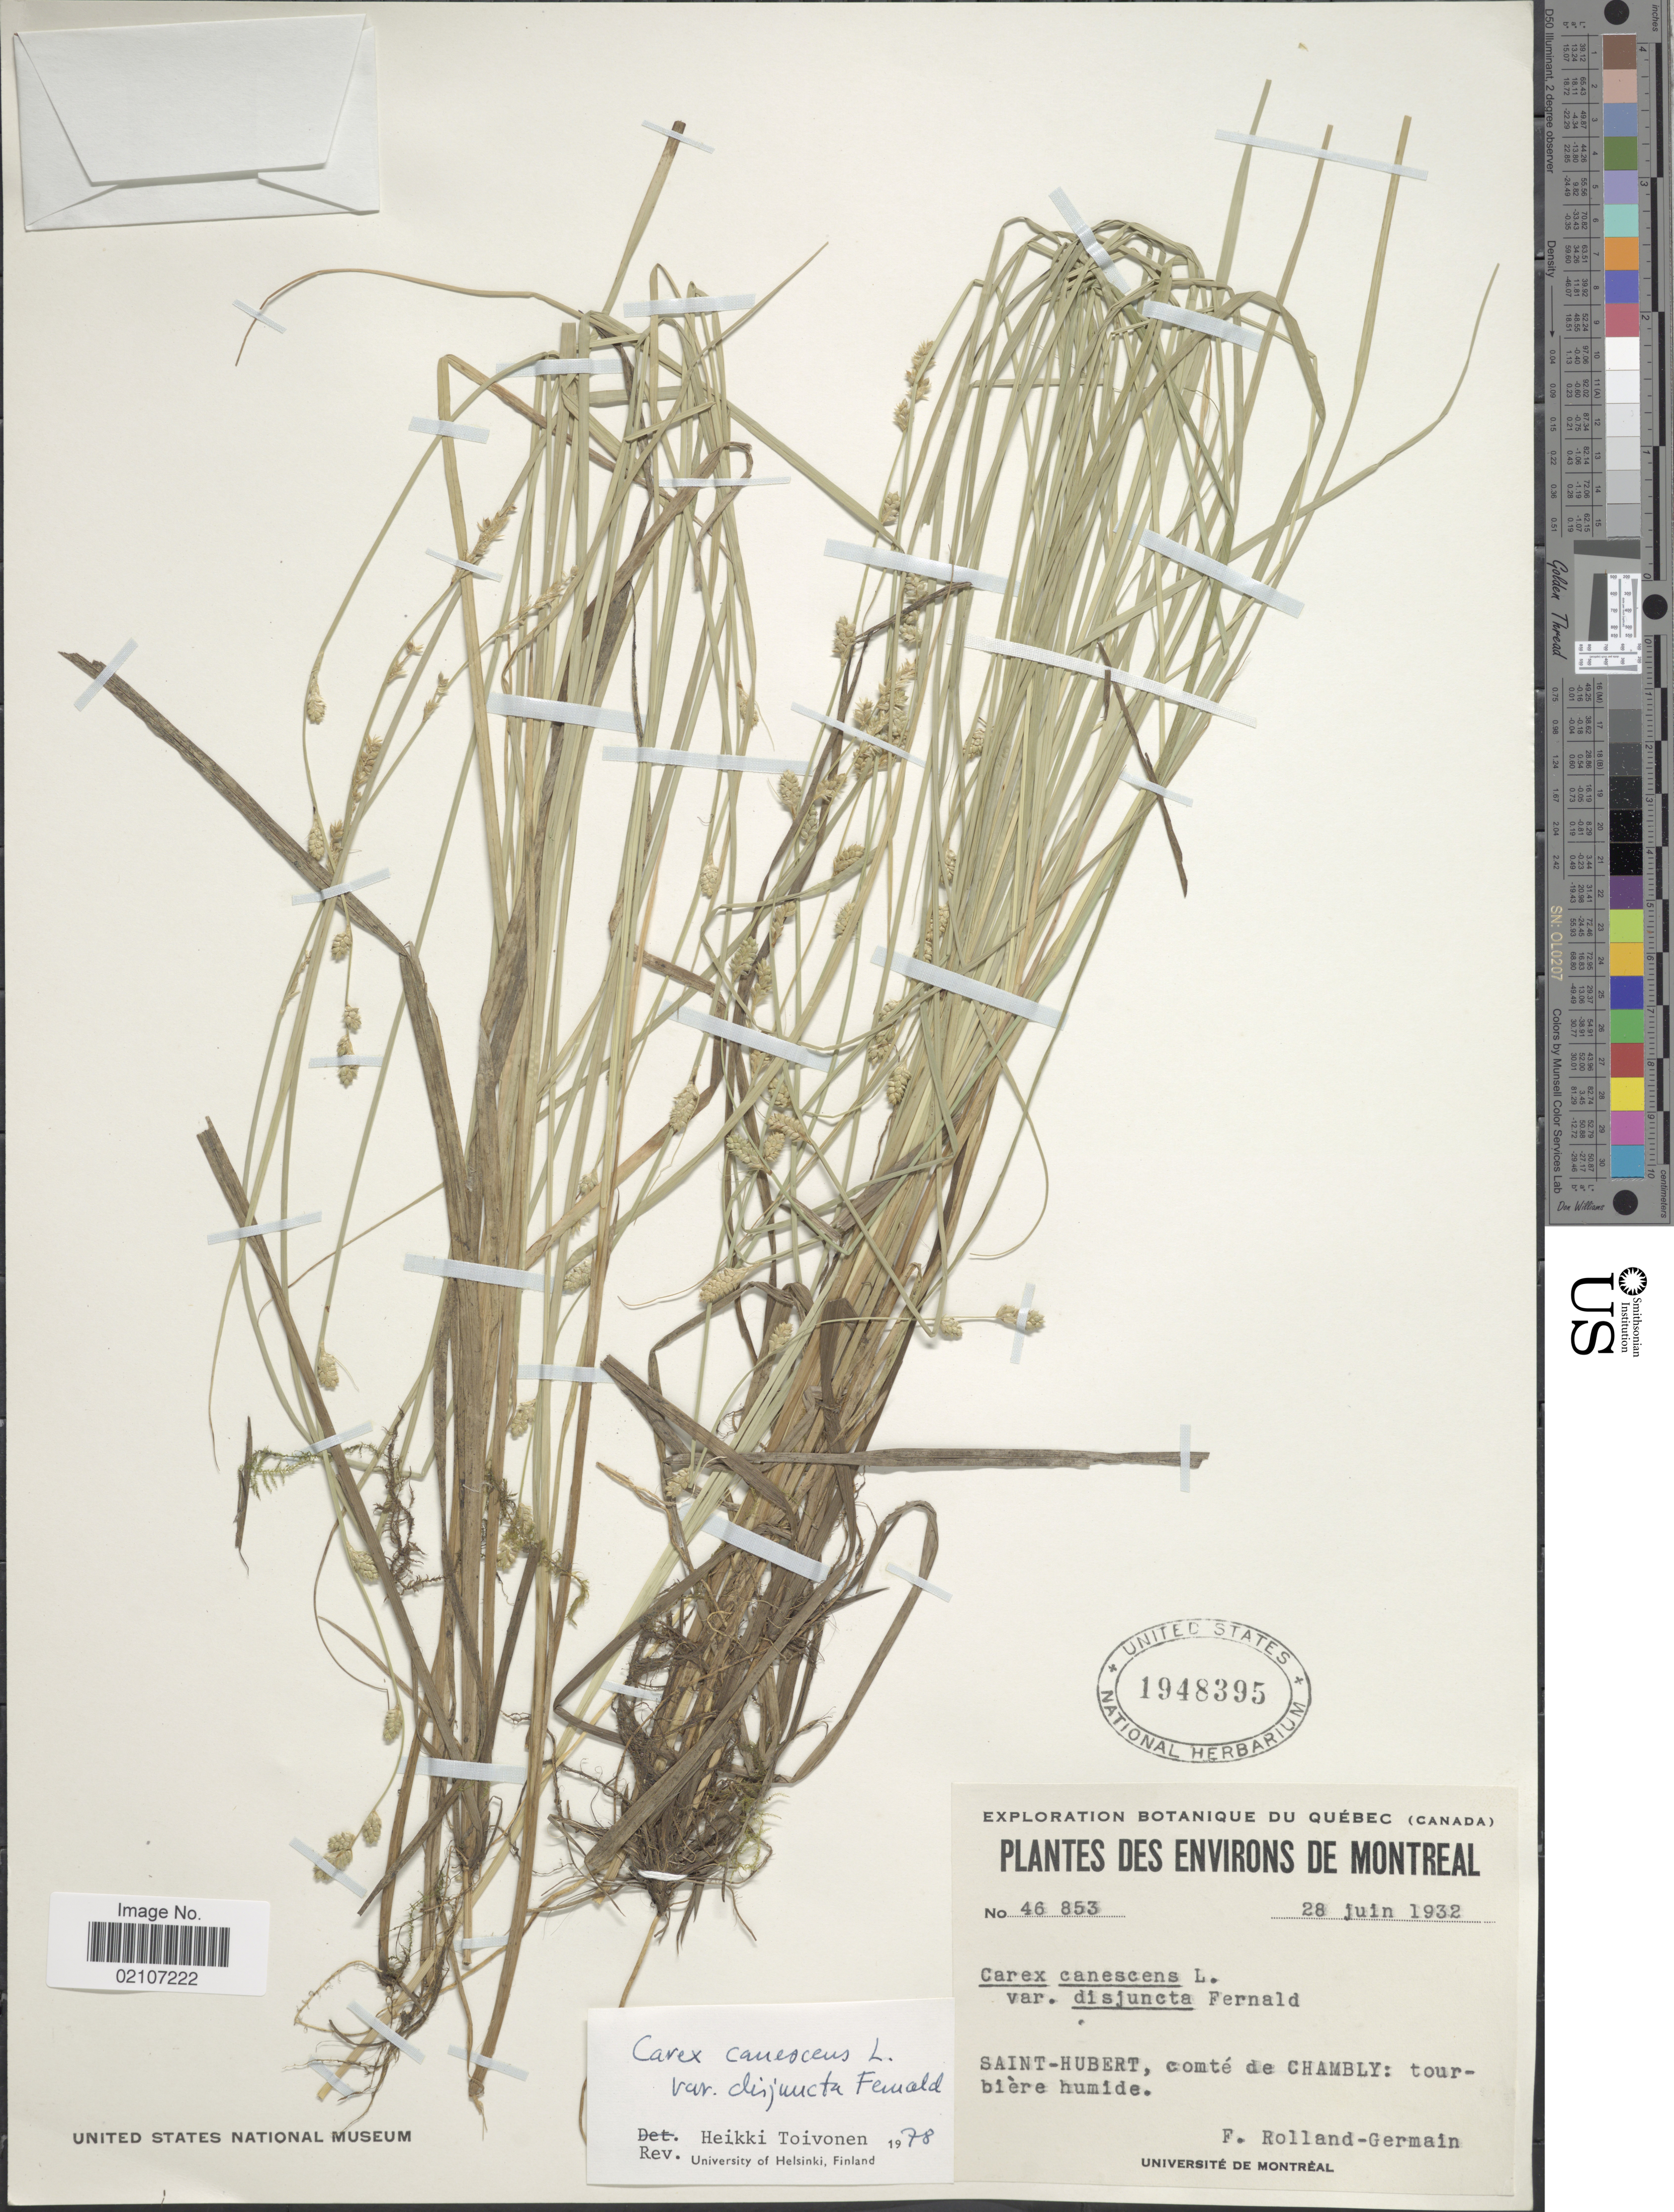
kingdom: Plantae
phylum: Tracheophyta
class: Liliopsida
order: Poales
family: Cyperaceae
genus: Carex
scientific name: Carex canescens var. disjuncta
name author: Fernald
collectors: Rolland-Germain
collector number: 46853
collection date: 1932-06-28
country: Canada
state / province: Quebec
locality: Environs de Montreal. Saint-Hubert, comte de Chambly: tourbiere humide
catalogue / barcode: US 1948395